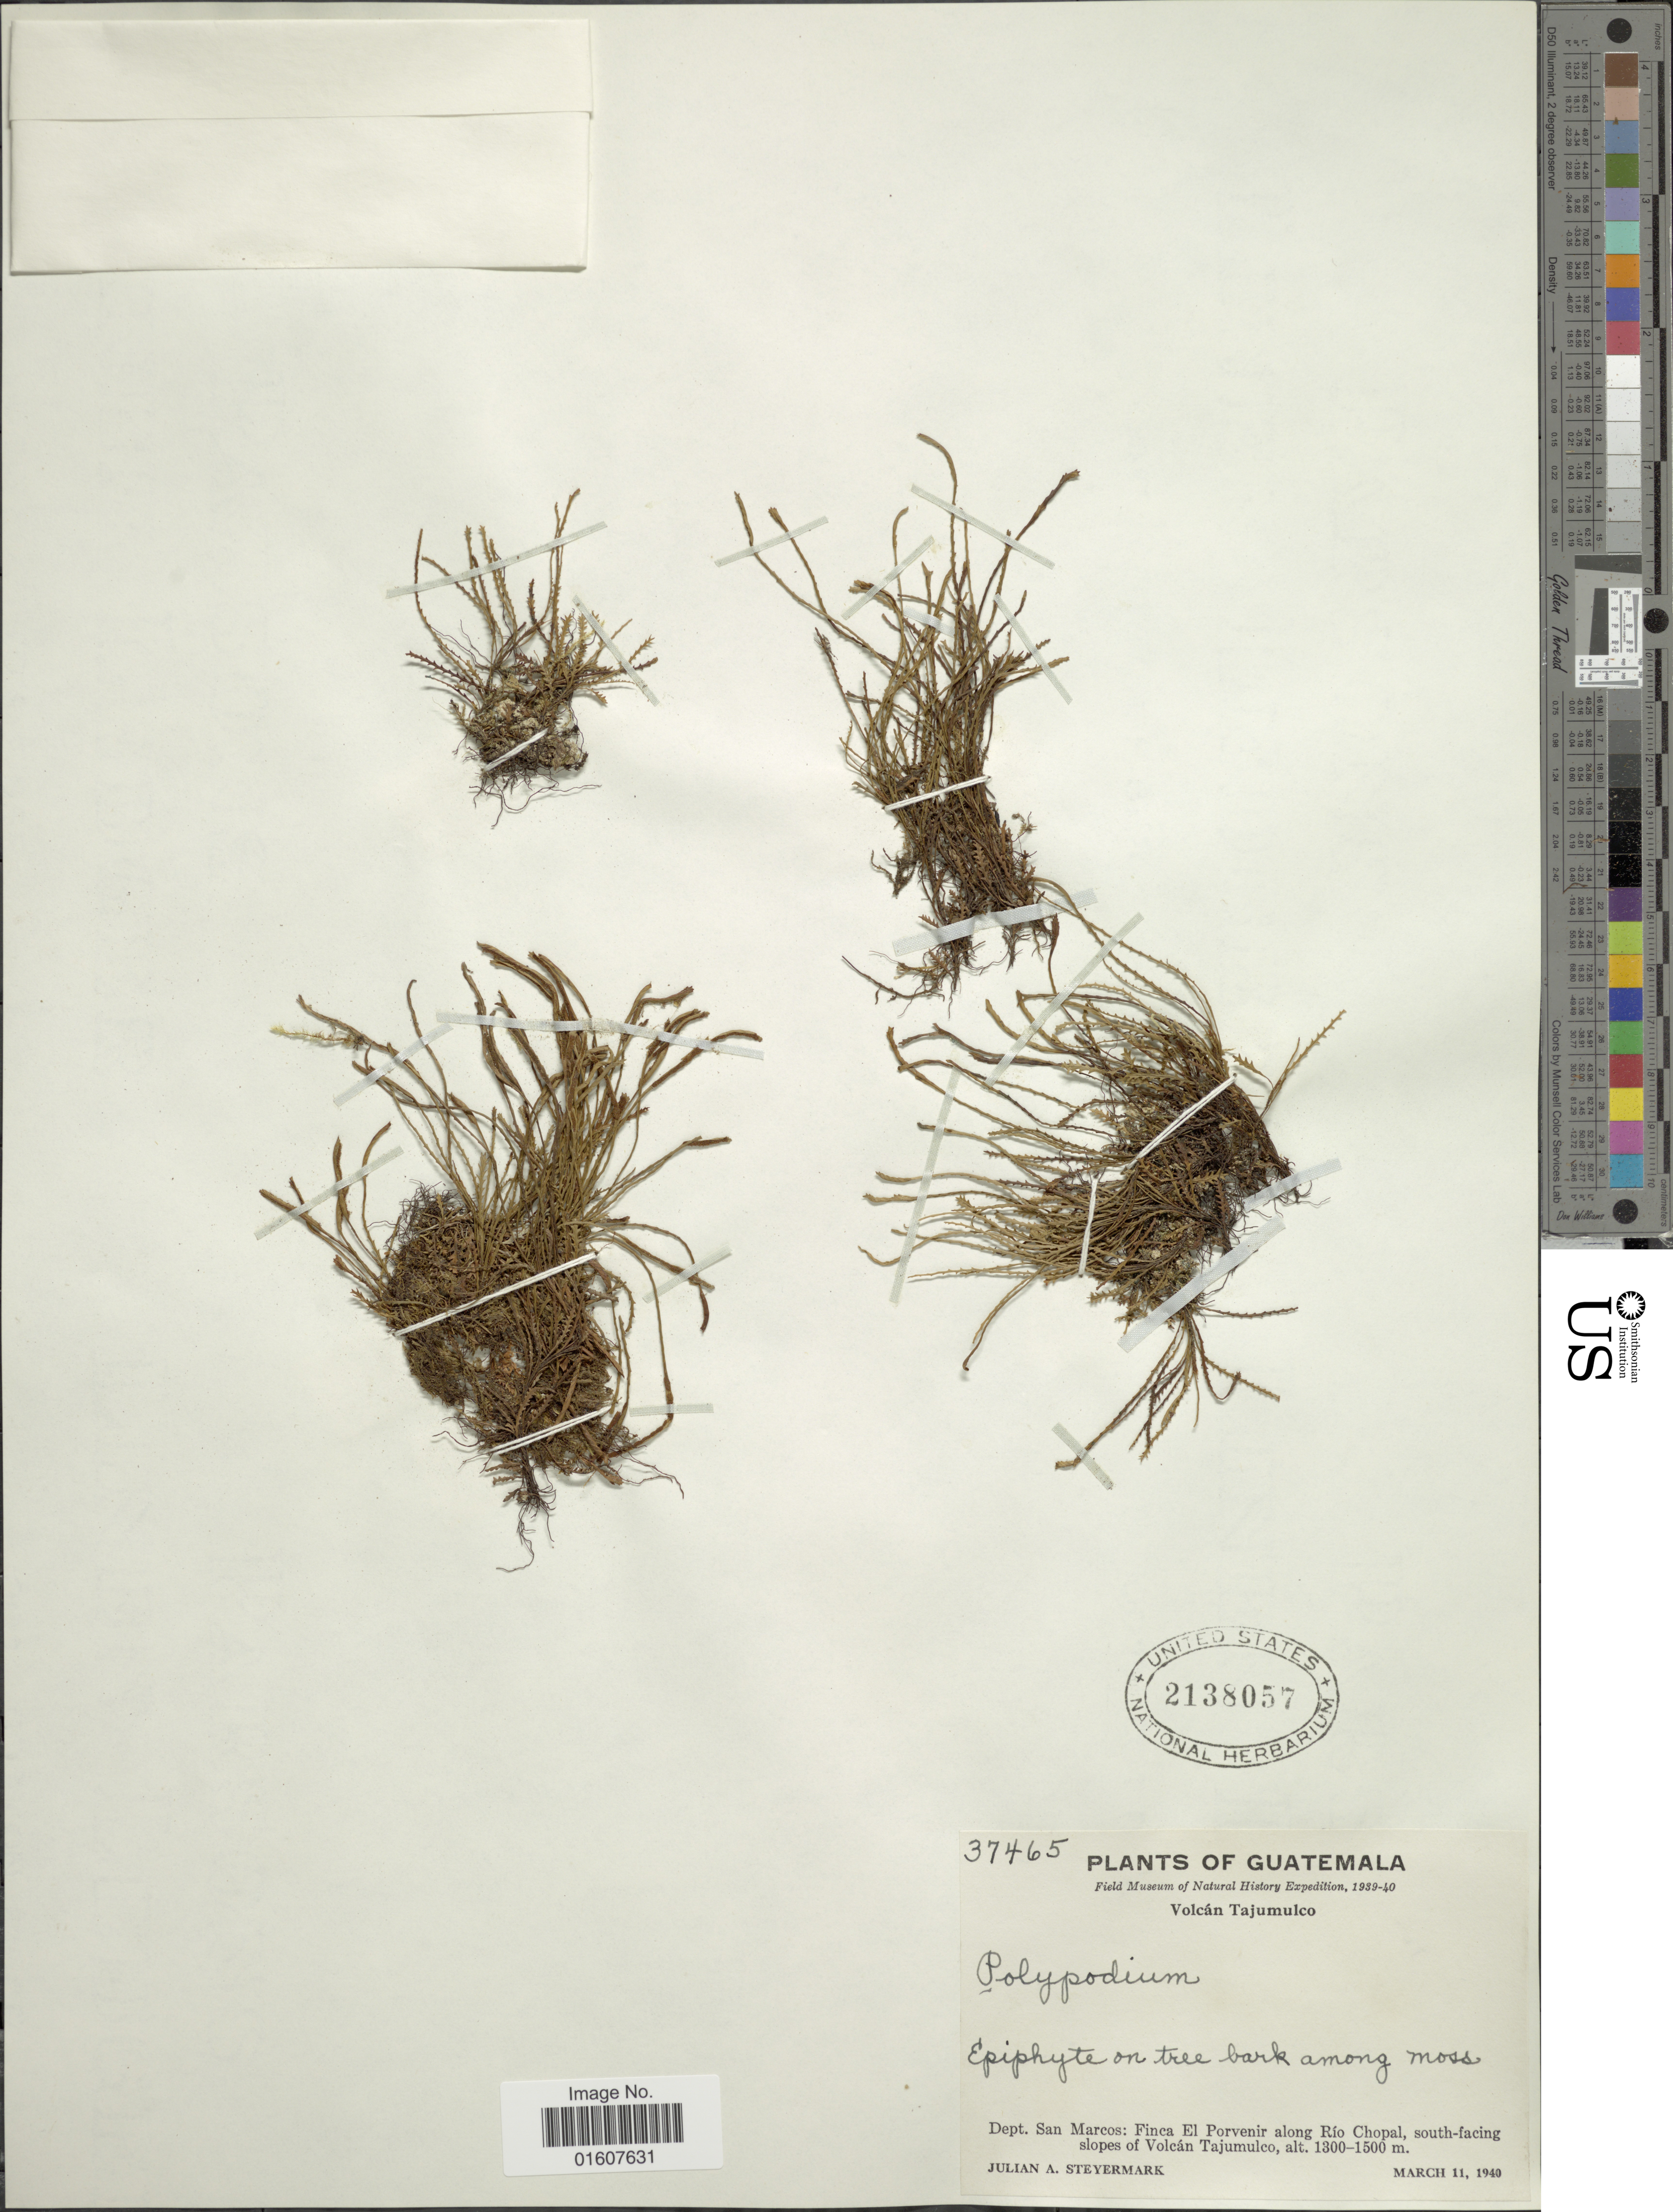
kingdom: Plantae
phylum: Tracheophyta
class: Polypodiopsida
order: Polypodiales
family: Polypodiaceae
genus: Cochlidium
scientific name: Cochlidium serrulatum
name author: (Sw.) L.E. Bishop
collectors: J. Steyermark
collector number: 37465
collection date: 1940-03-11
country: Guatemala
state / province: San Marcos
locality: Volcán Tajumulco, Dept. San Marcos: finca El Porvenir along Río Chopal, south-facing slopes of Volcán Tajumulco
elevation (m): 1300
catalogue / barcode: US 2138057